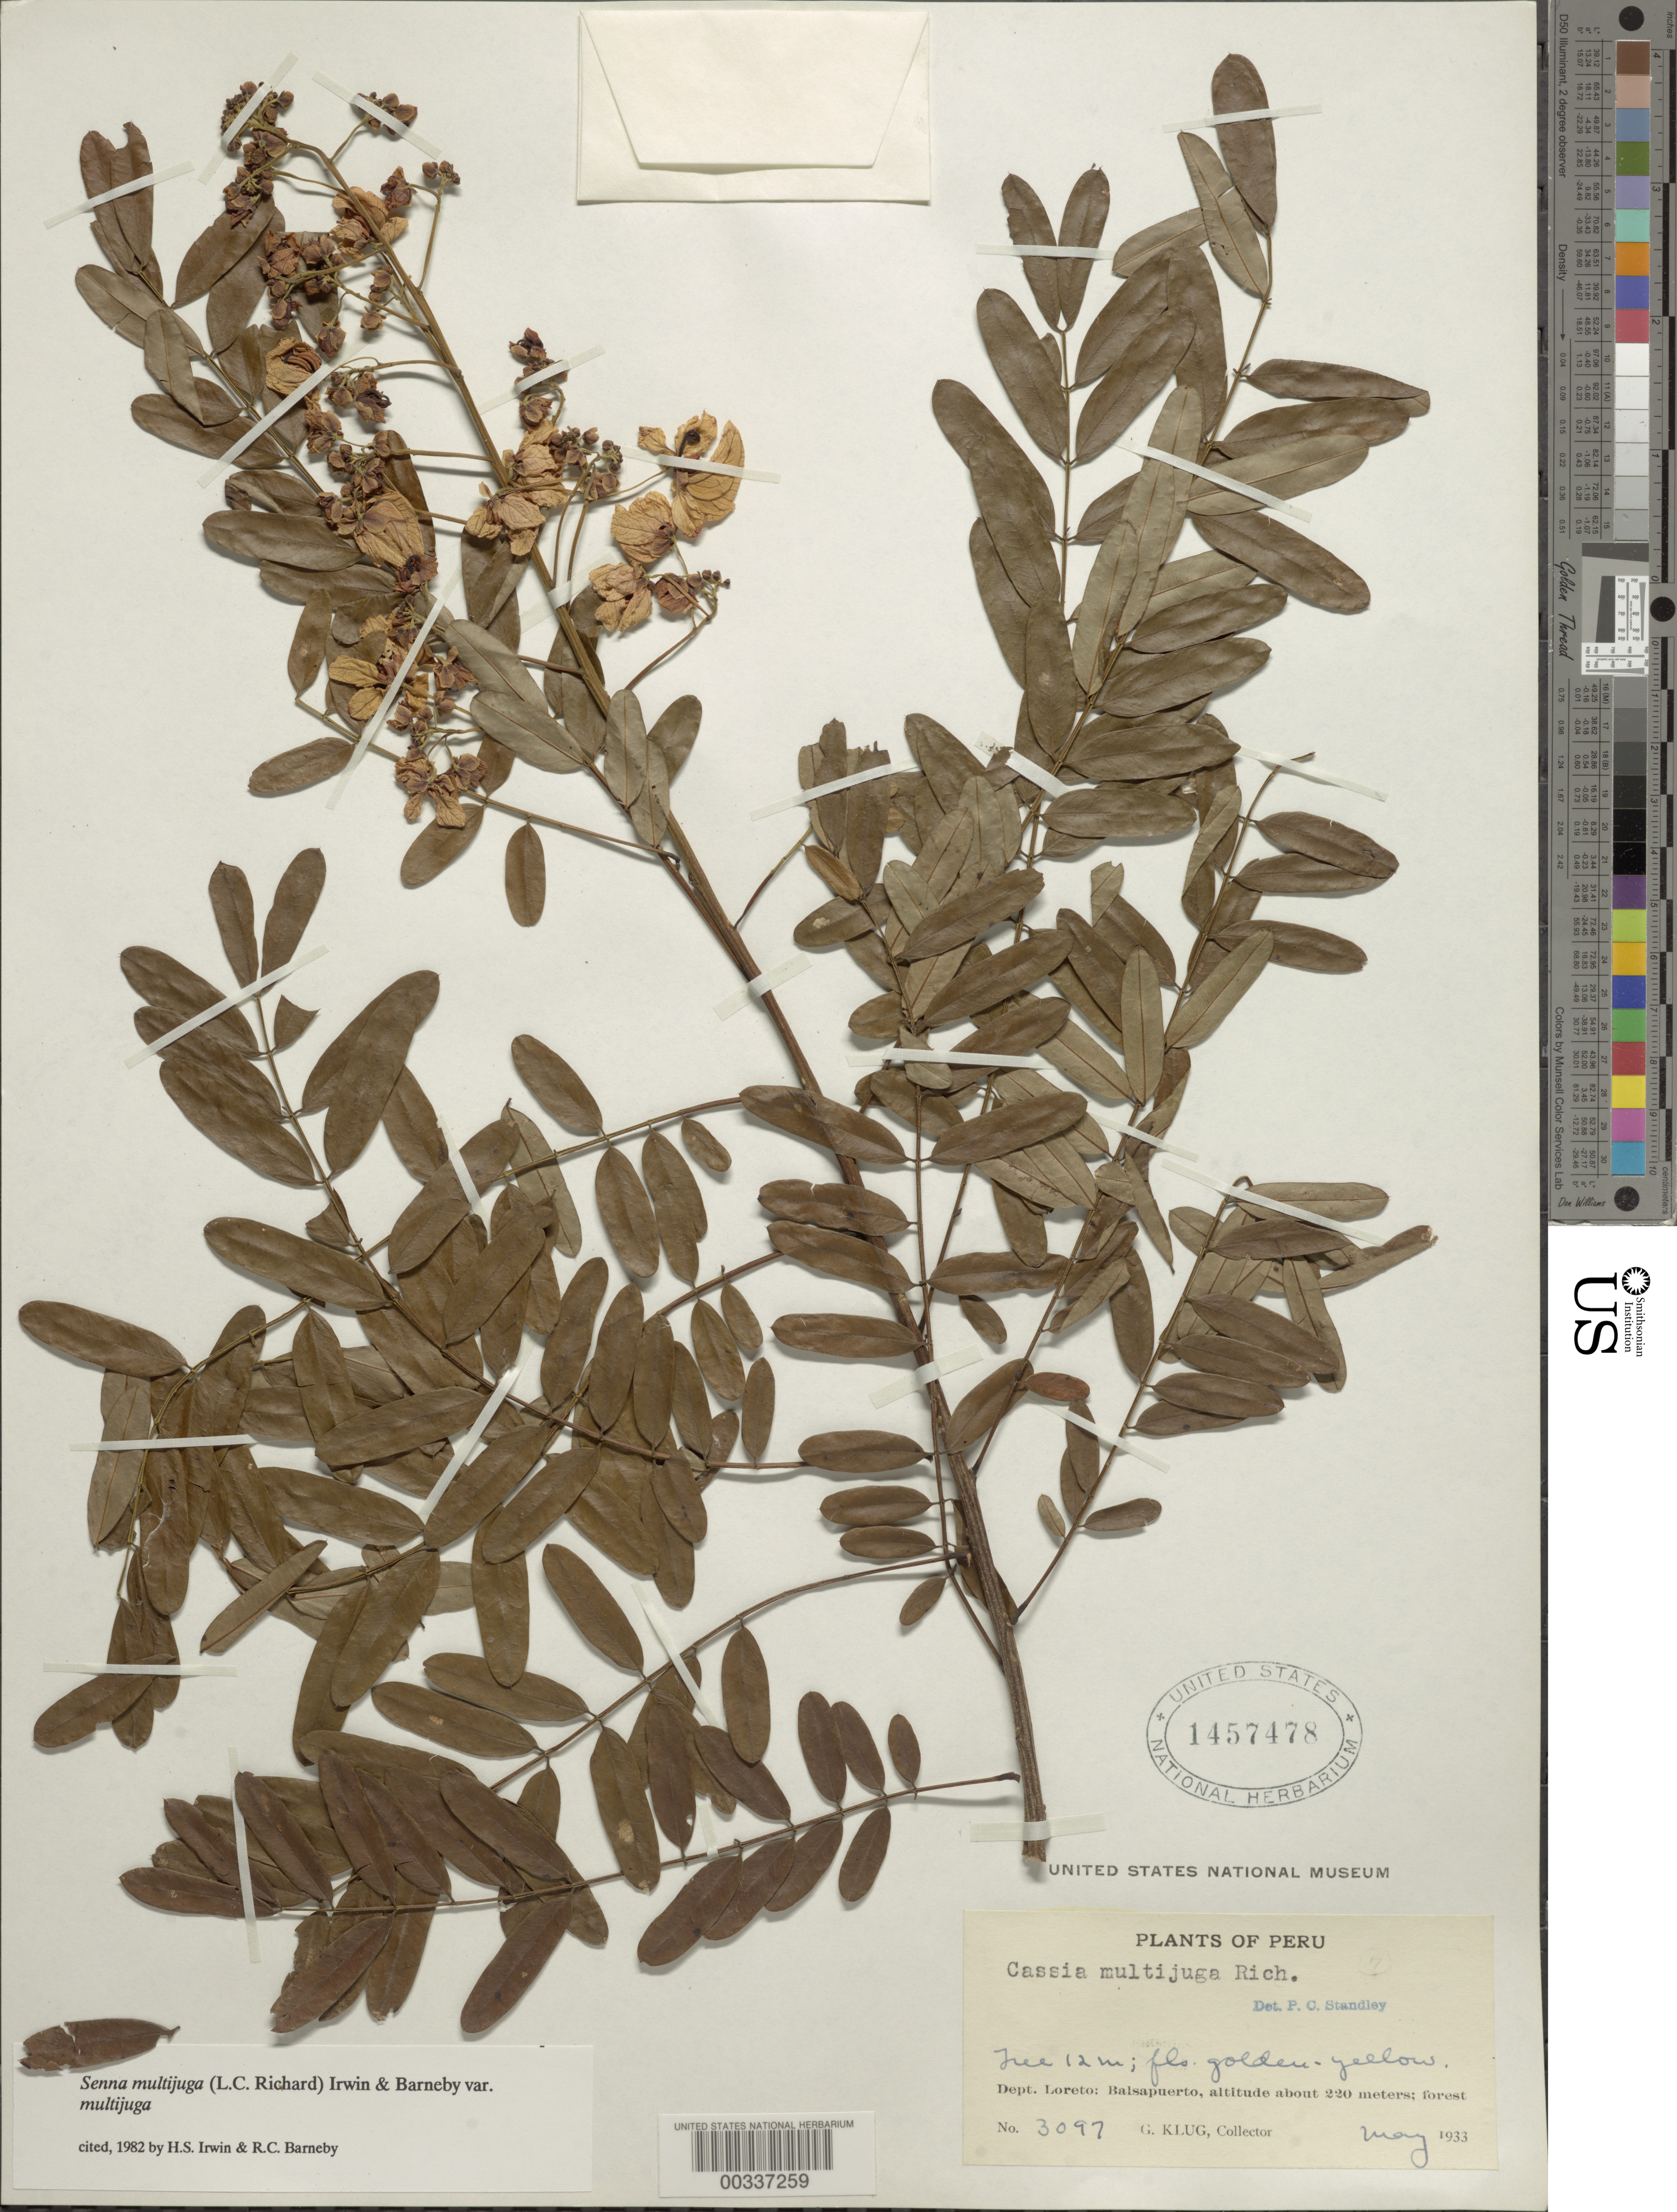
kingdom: Plantae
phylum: Tracheophyta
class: Magnoliopsida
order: Fabales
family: Fabaceae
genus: Senna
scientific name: Senna multijuga var. multijuga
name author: (Rich.) H.S. Irwin & Barneby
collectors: G. Klug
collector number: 3097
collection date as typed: May 1933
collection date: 1933-05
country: Peru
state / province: Loreto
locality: Balsapuerto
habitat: Forest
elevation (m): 220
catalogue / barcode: US 1457478